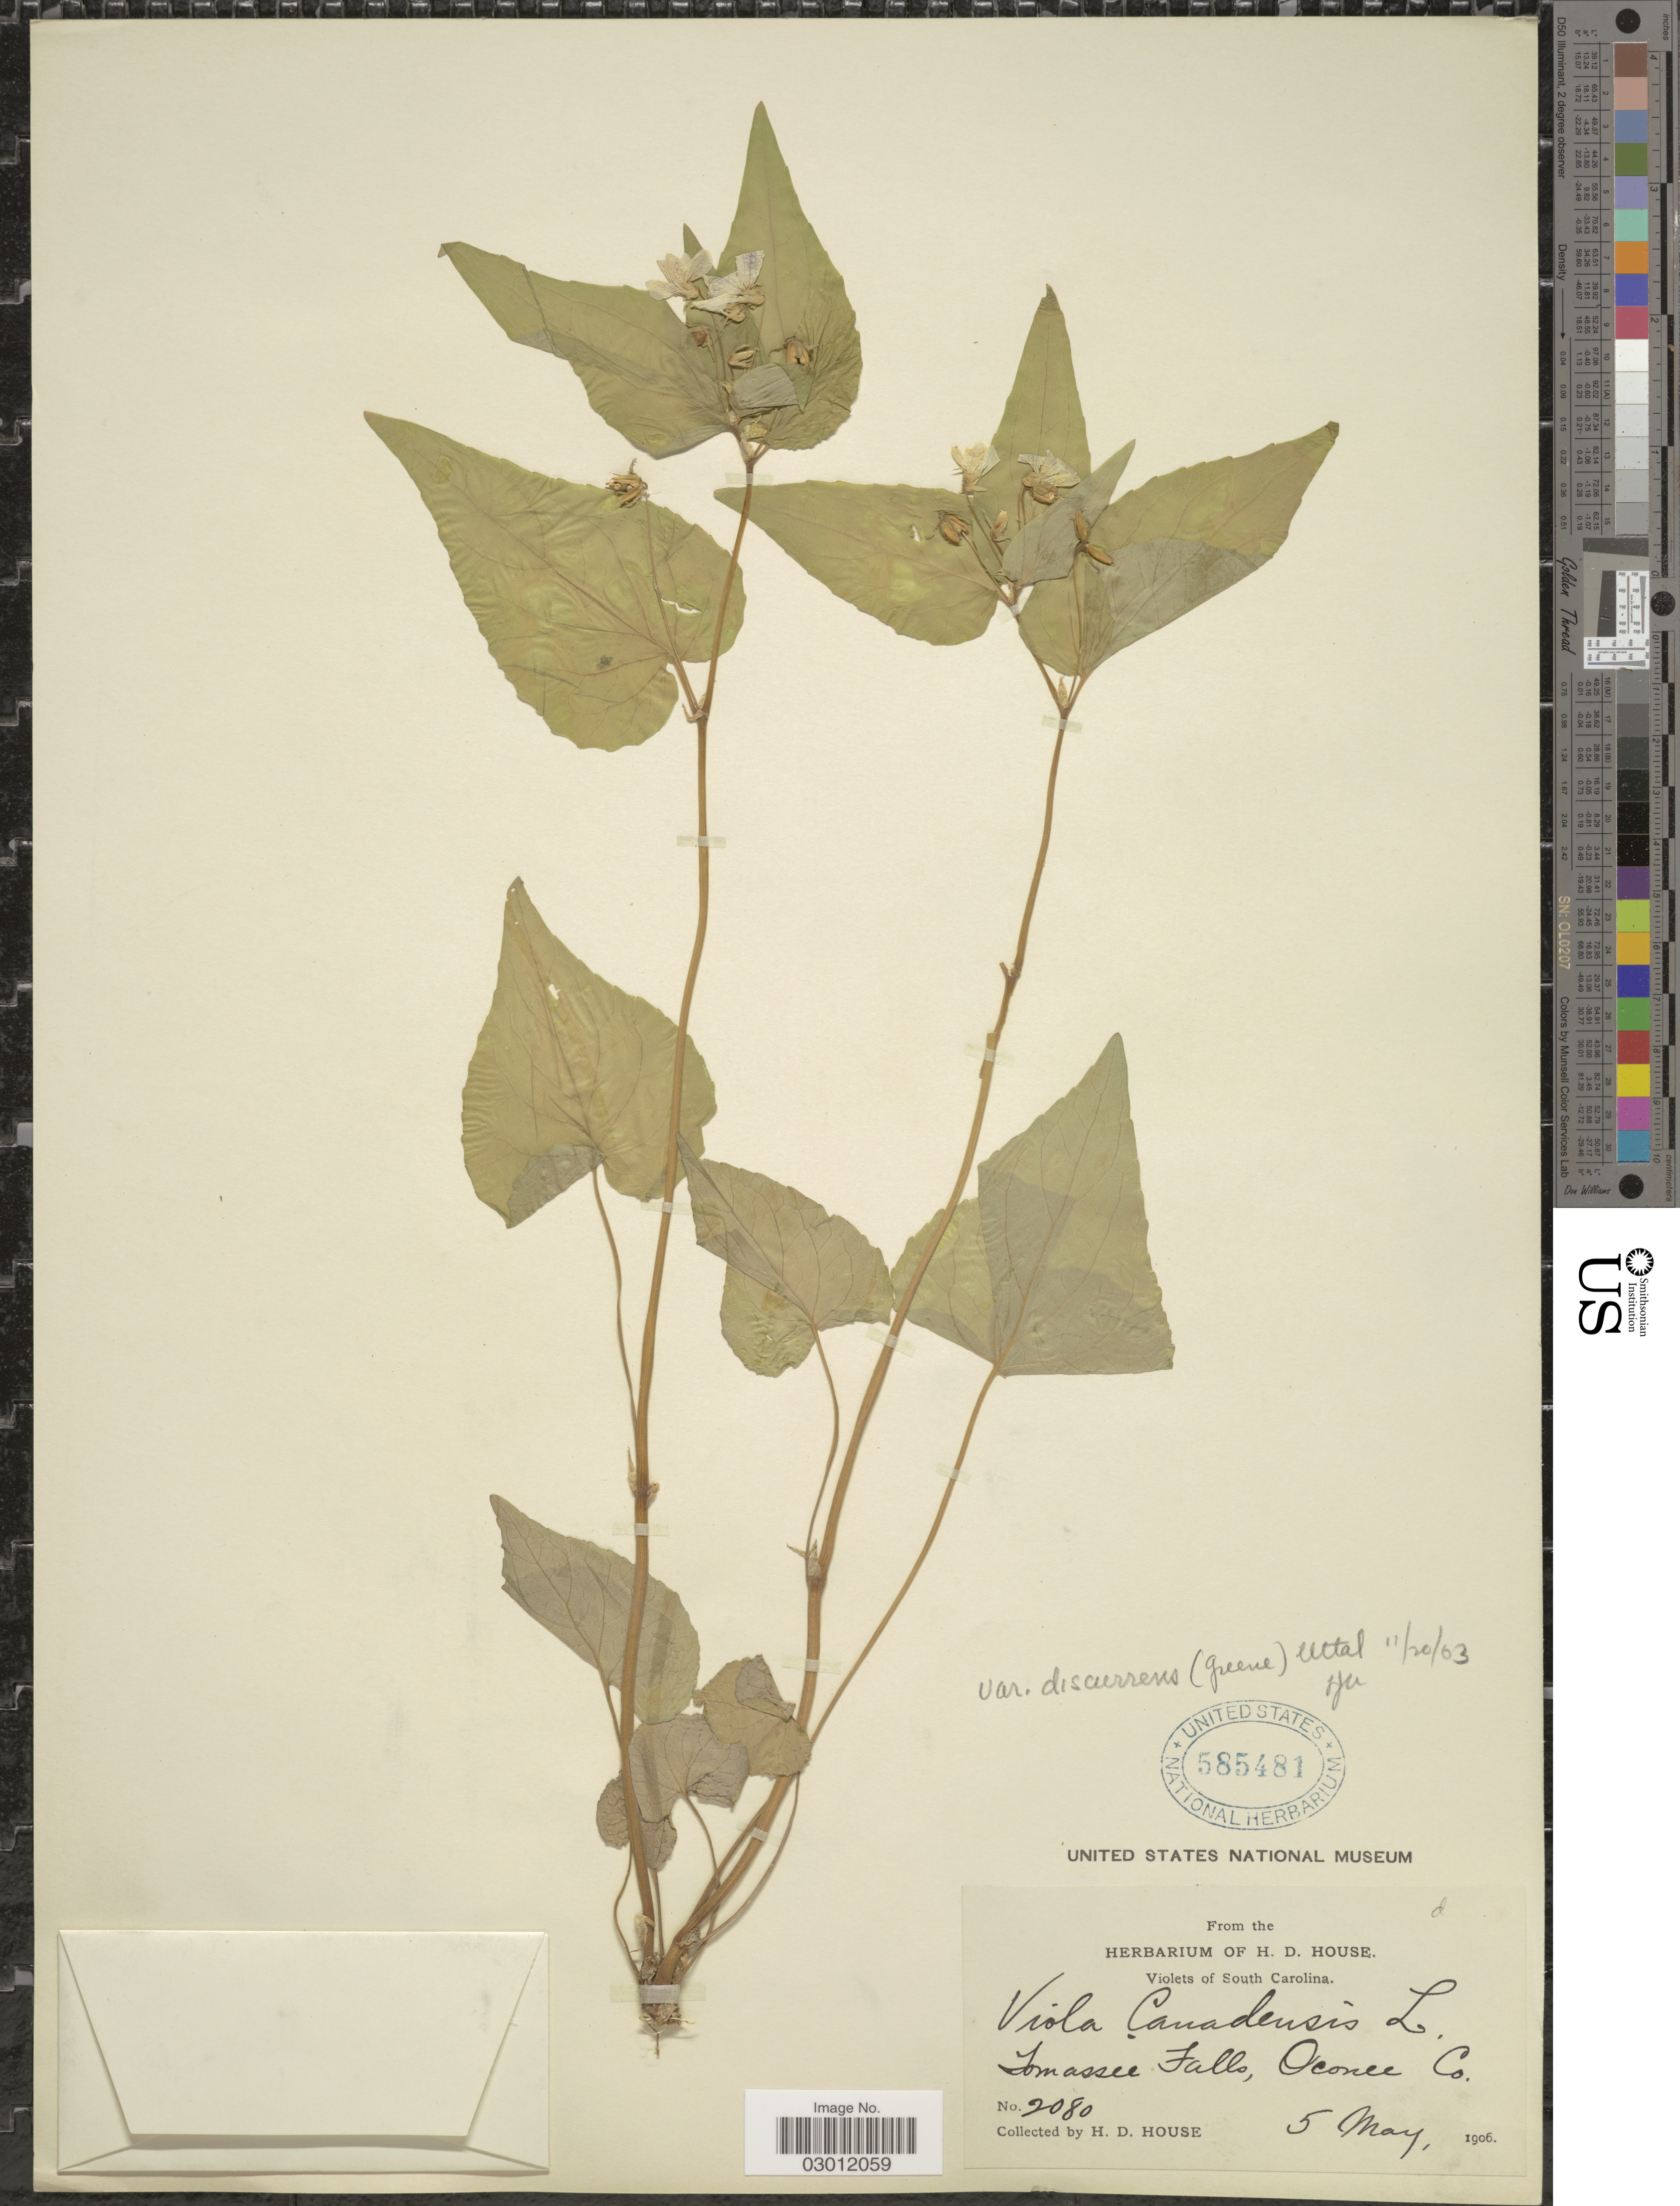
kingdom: Plantae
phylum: Tracheophyta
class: Magnoliopsida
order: Malpighiales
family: Violaceae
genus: Viola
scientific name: Viola canadensis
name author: L.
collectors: H. D. House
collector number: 2080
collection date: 1906-05-05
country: United States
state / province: South Carolina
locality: Tomassee Falls, Oconee Co.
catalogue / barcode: US 585481